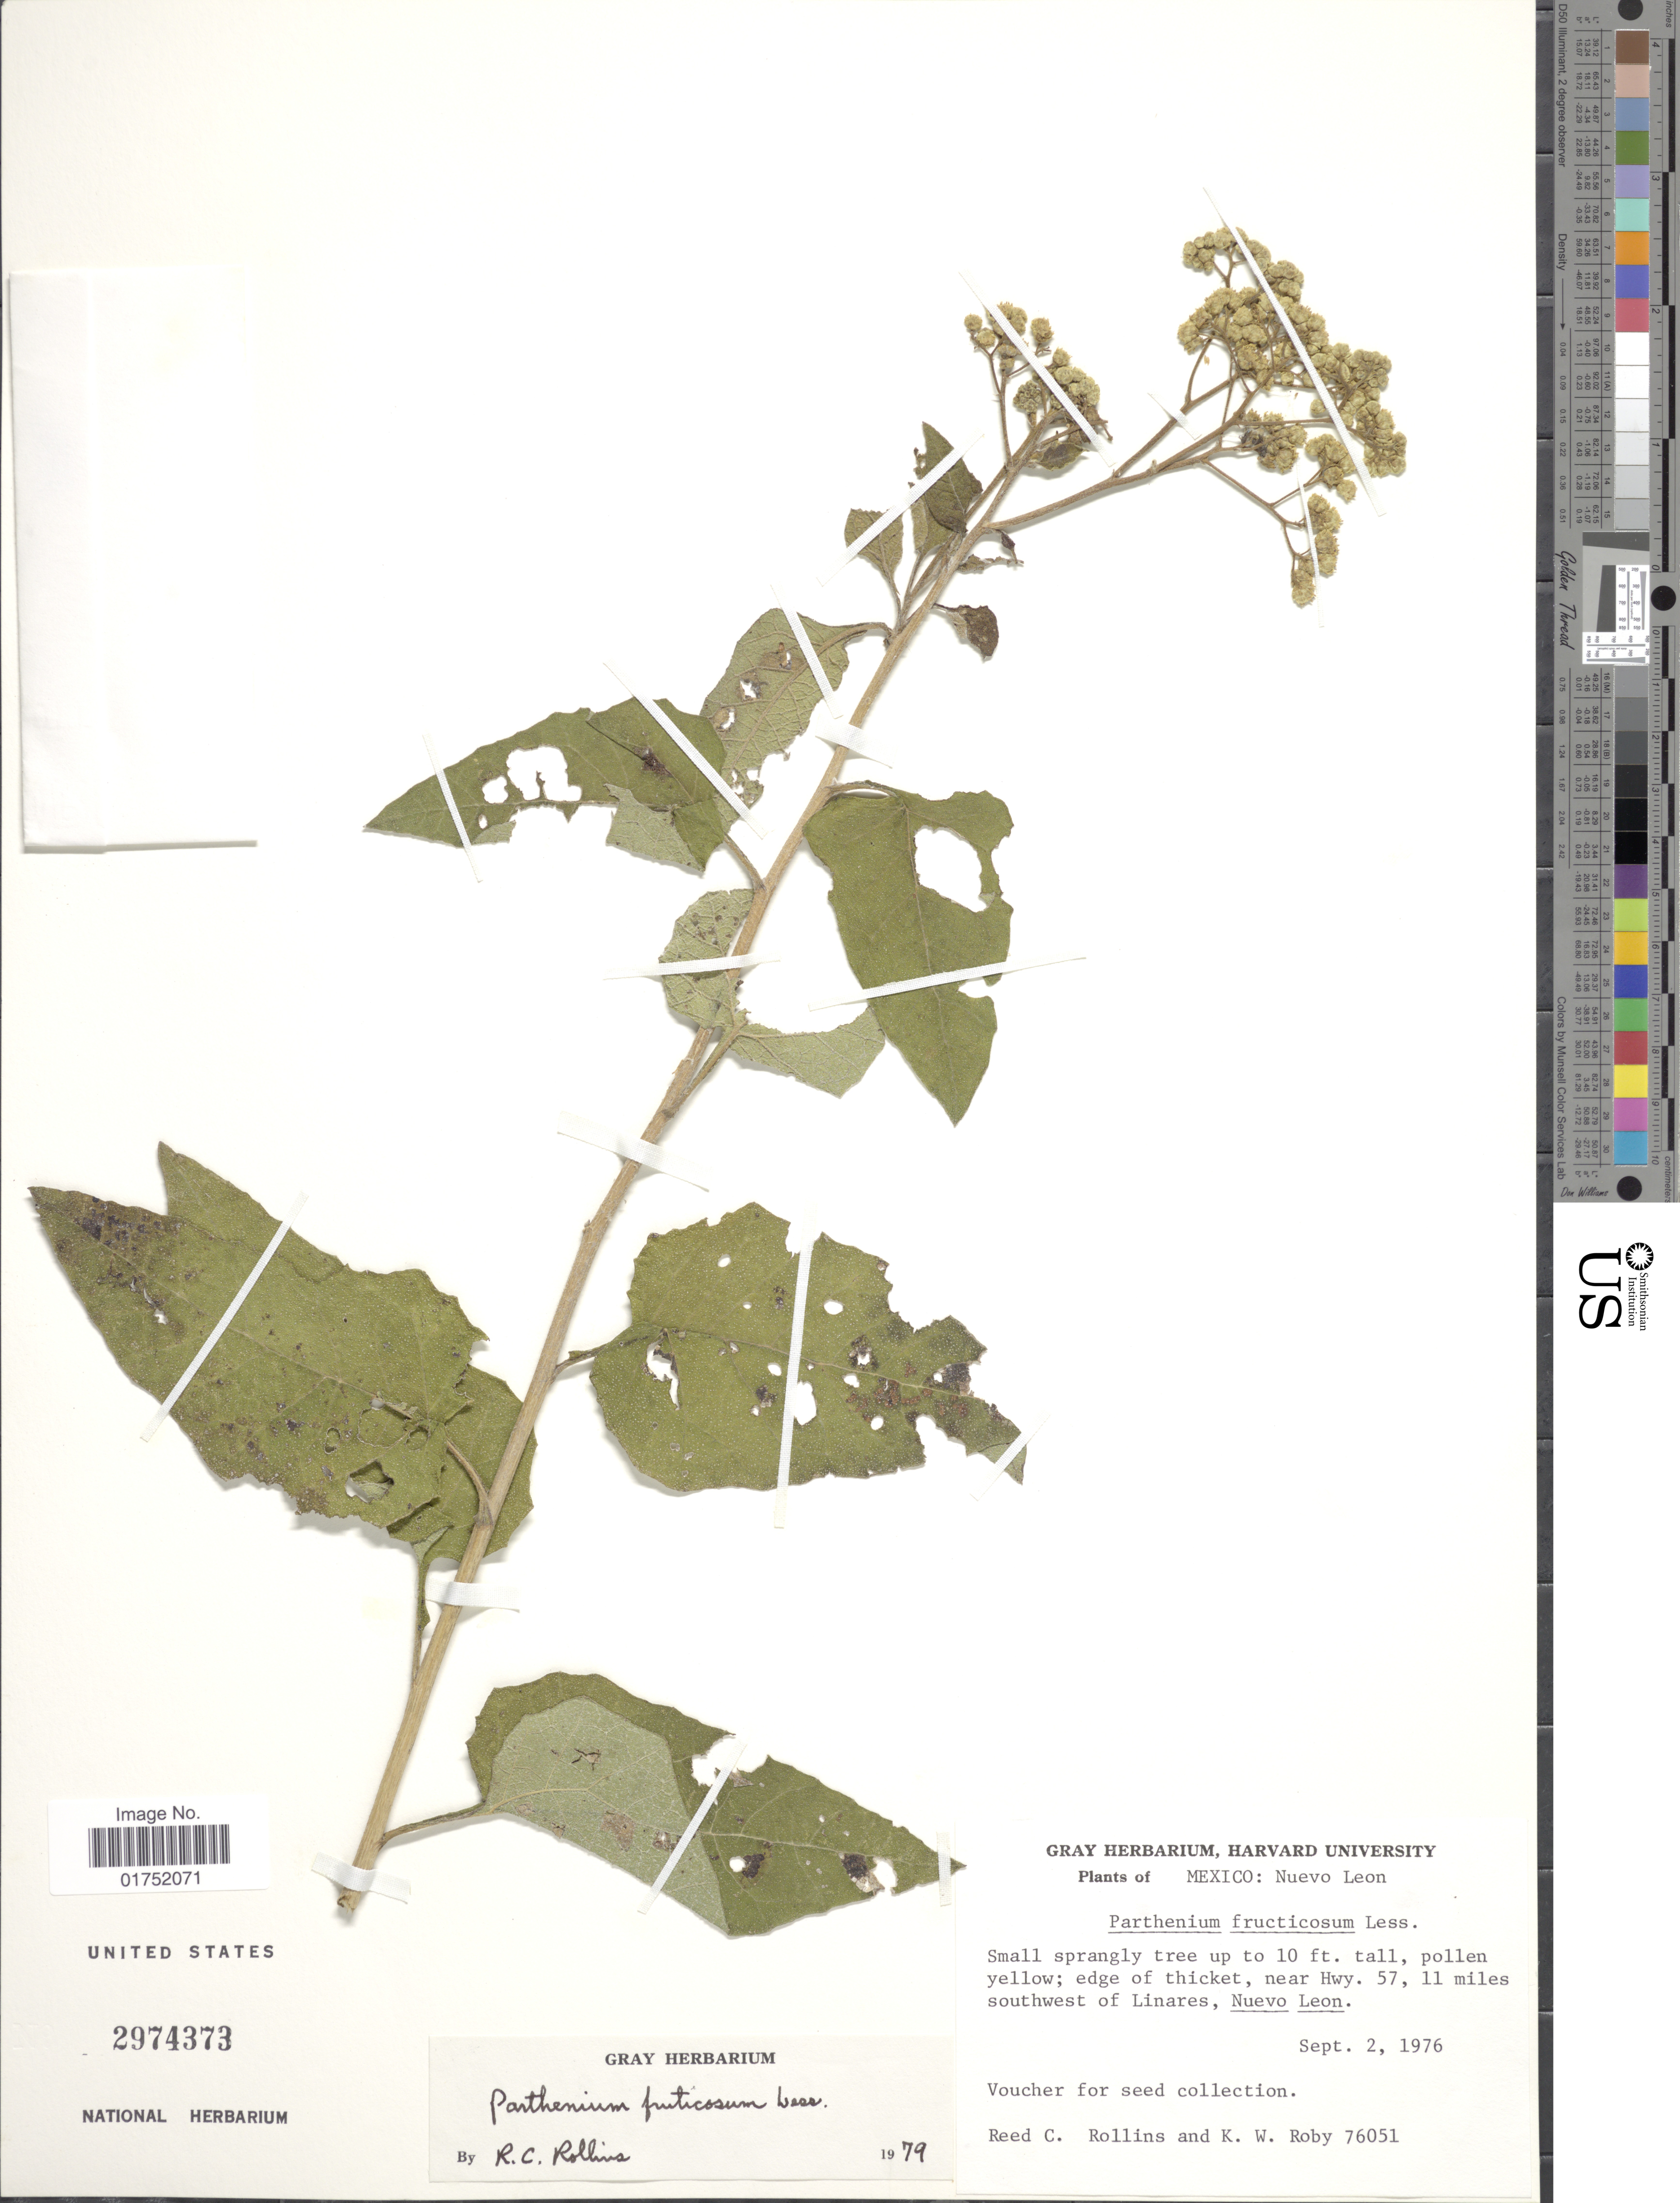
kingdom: Plantae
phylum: Tracheophyta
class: Magnoliopsida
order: Asterales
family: Asteraceae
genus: Parthenium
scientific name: Parthenium fruticosum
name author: Less.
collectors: R. C. Rollins & K. W. Roby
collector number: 76051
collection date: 1976-09-02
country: Mexico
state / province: Nuevo León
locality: Near Hwy 57, 11 miles southwest of Linares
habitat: edge of thicket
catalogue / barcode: US 2974373